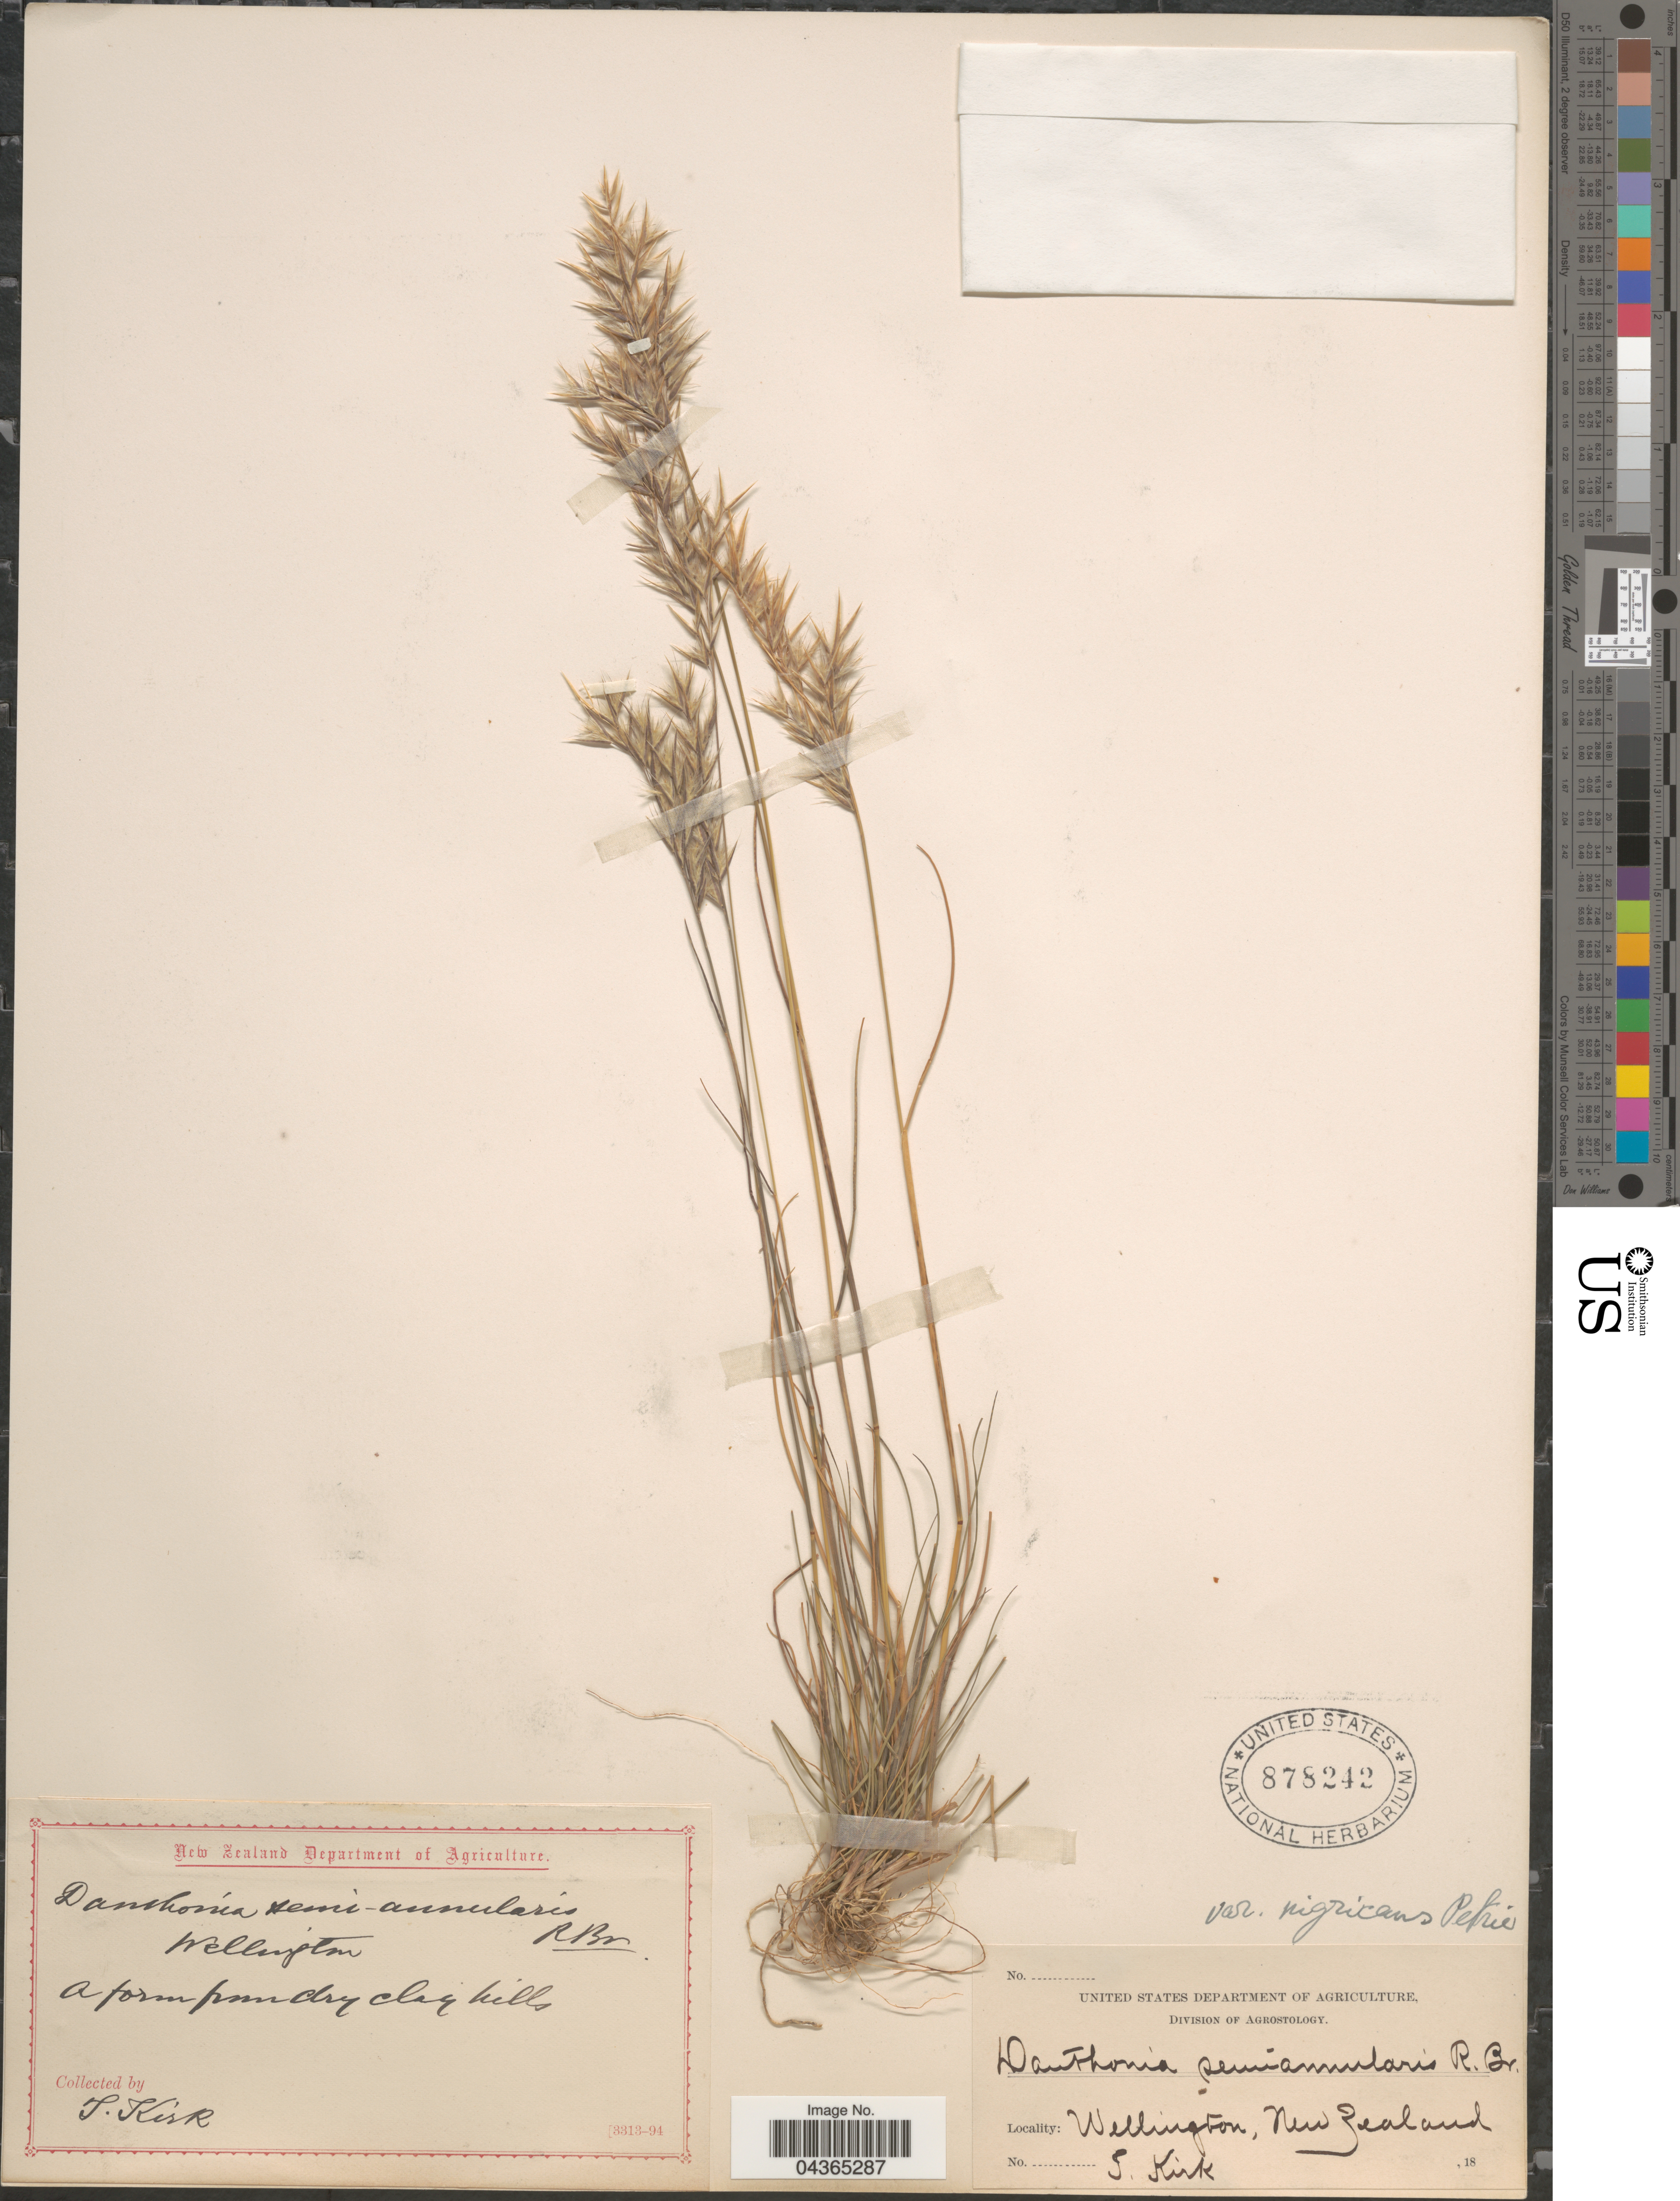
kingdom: Plantae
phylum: Tracheophyta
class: Liliopsida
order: Poales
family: Poaceae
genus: Rytidosperma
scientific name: Rytidosperma nigricans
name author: (Petrie) Connor & Edgar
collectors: T. Kirk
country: New Zealand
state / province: Wellington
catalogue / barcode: US 878242